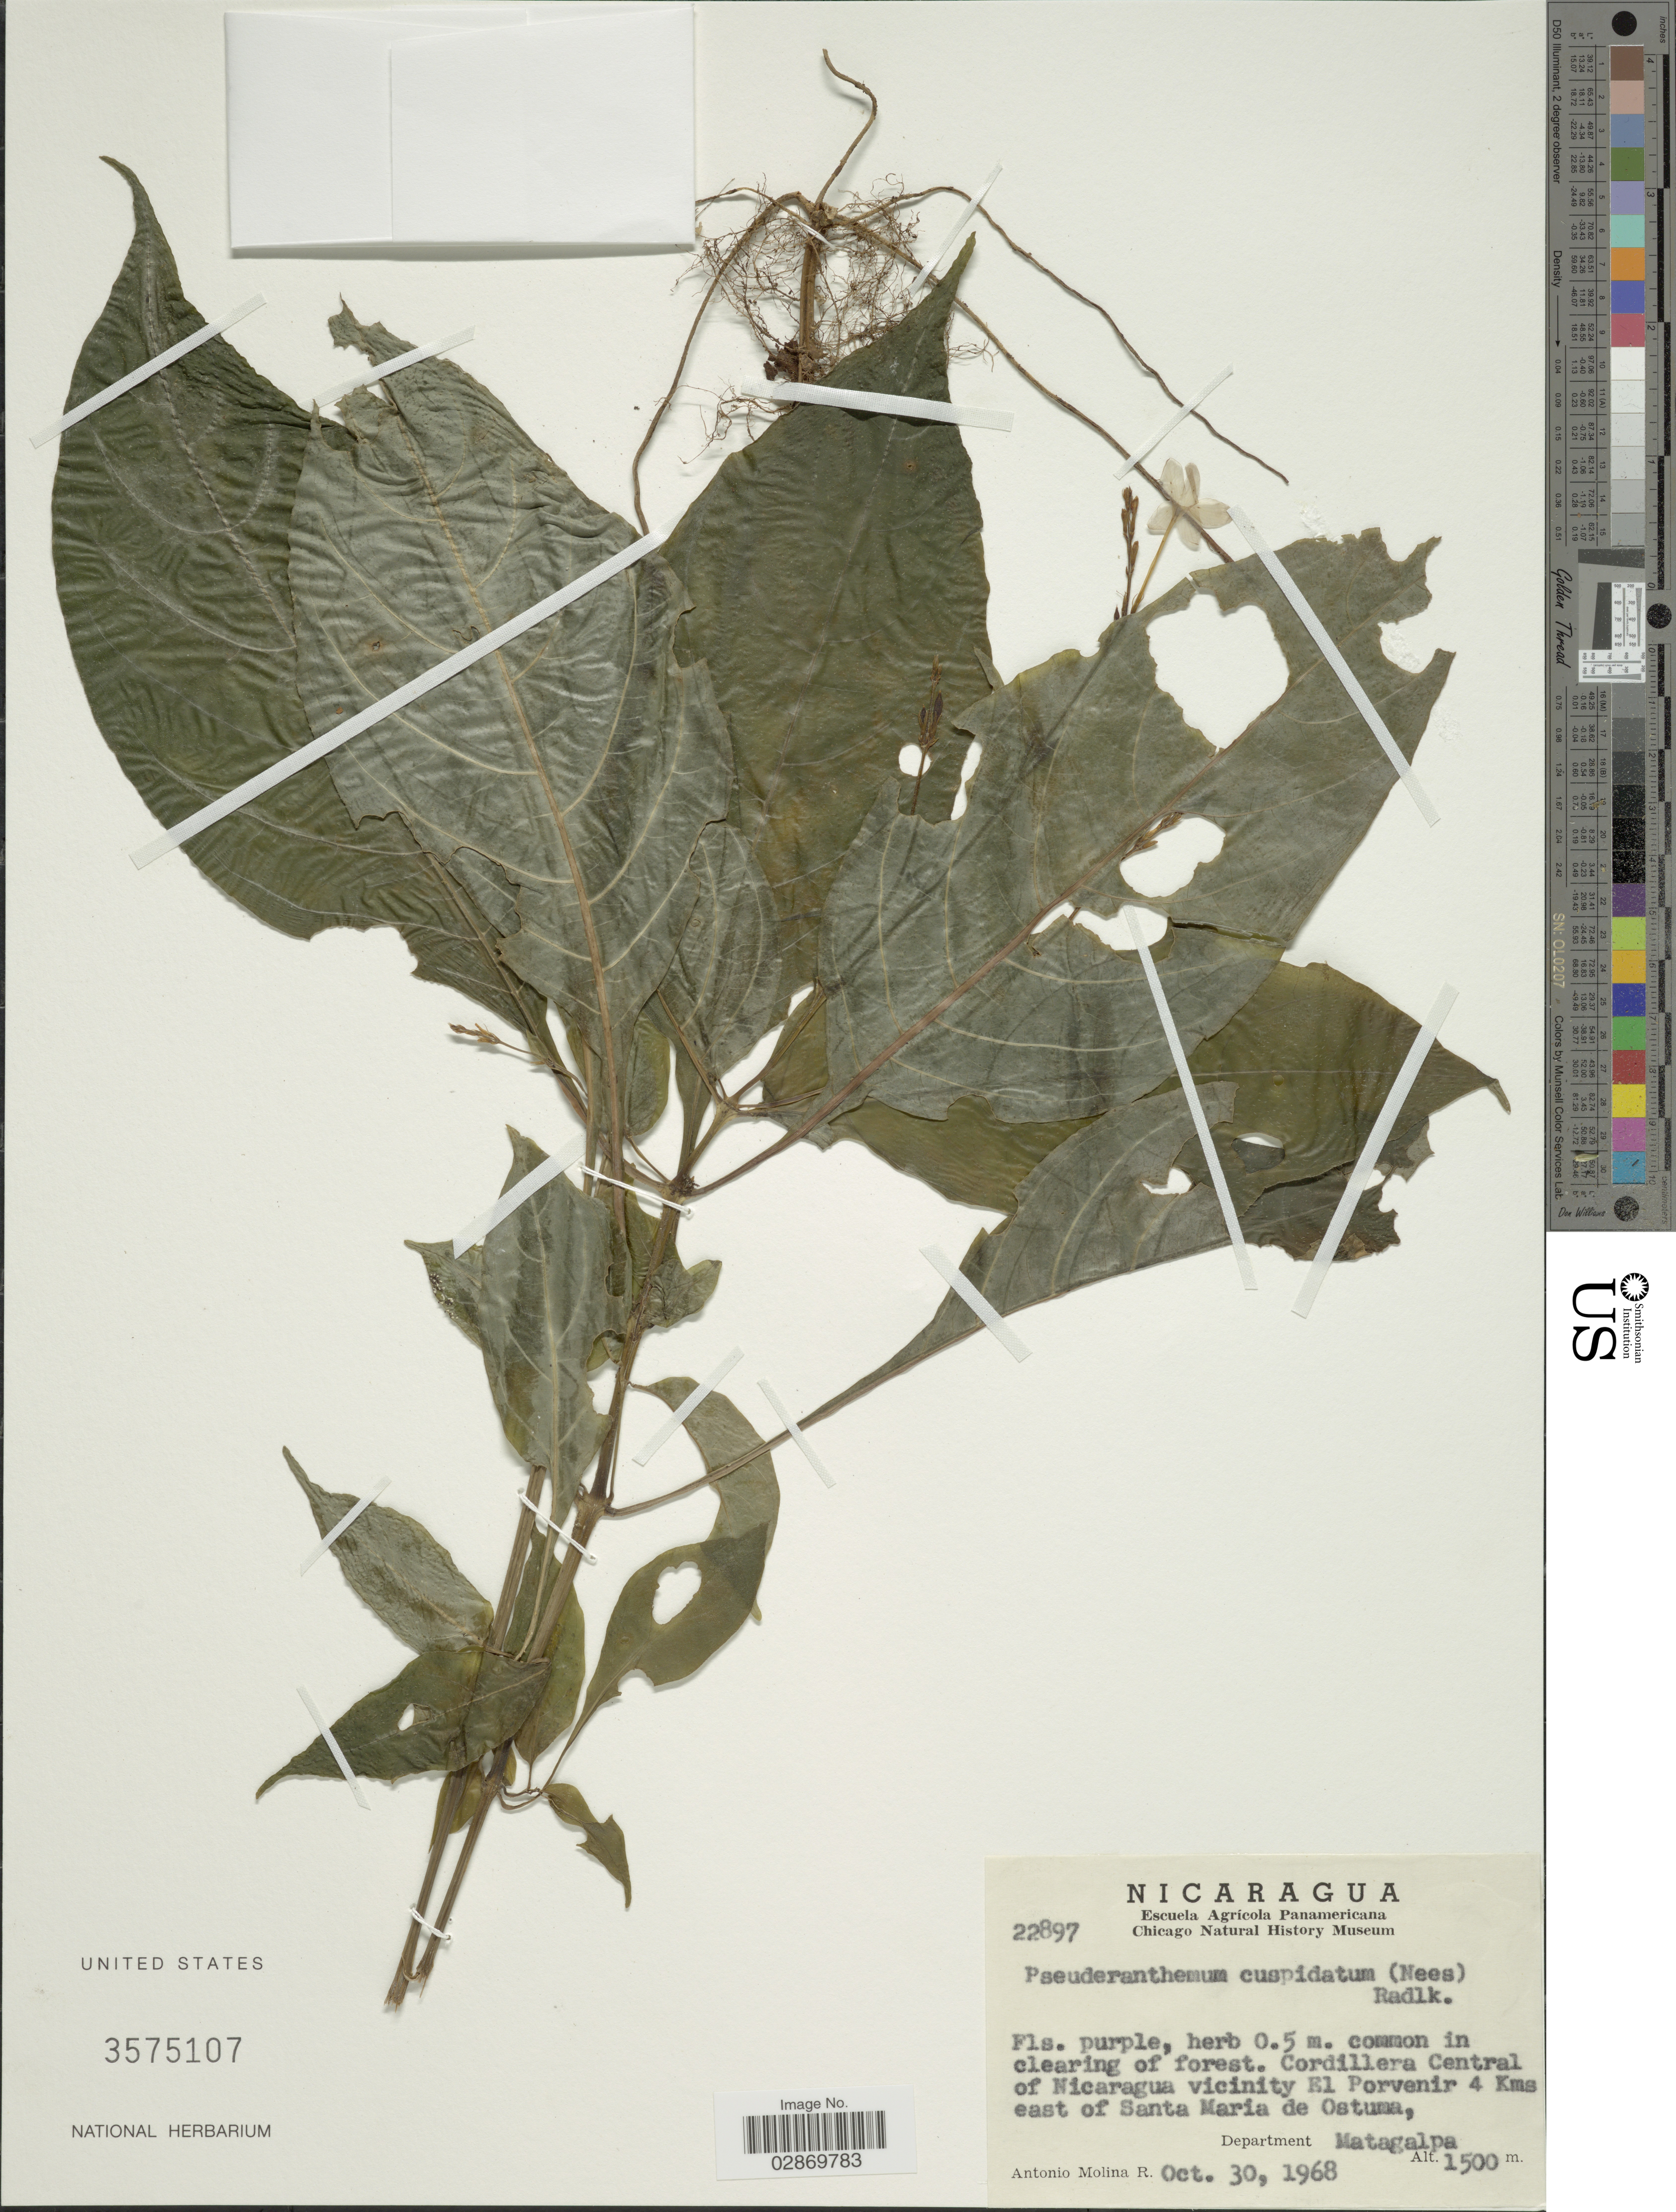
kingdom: Plantae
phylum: Tracheophyta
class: Magnoliopsida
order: Lamiales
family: Acanthaceae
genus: Pseuderanthemum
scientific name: Pseuderanthemum cuspidatum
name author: (Nees) Radlk. ex Lindau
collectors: A. Molina R.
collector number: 22897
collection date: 1968-10-30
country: Nicaragua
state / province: Matagalpa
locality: Cordillera Central of Nicaragua vicinity El Porvenir 4 Kms east of Santa Maria de Ostuma, Department Matagalpa.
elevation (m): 1500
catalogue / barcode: US 3575107